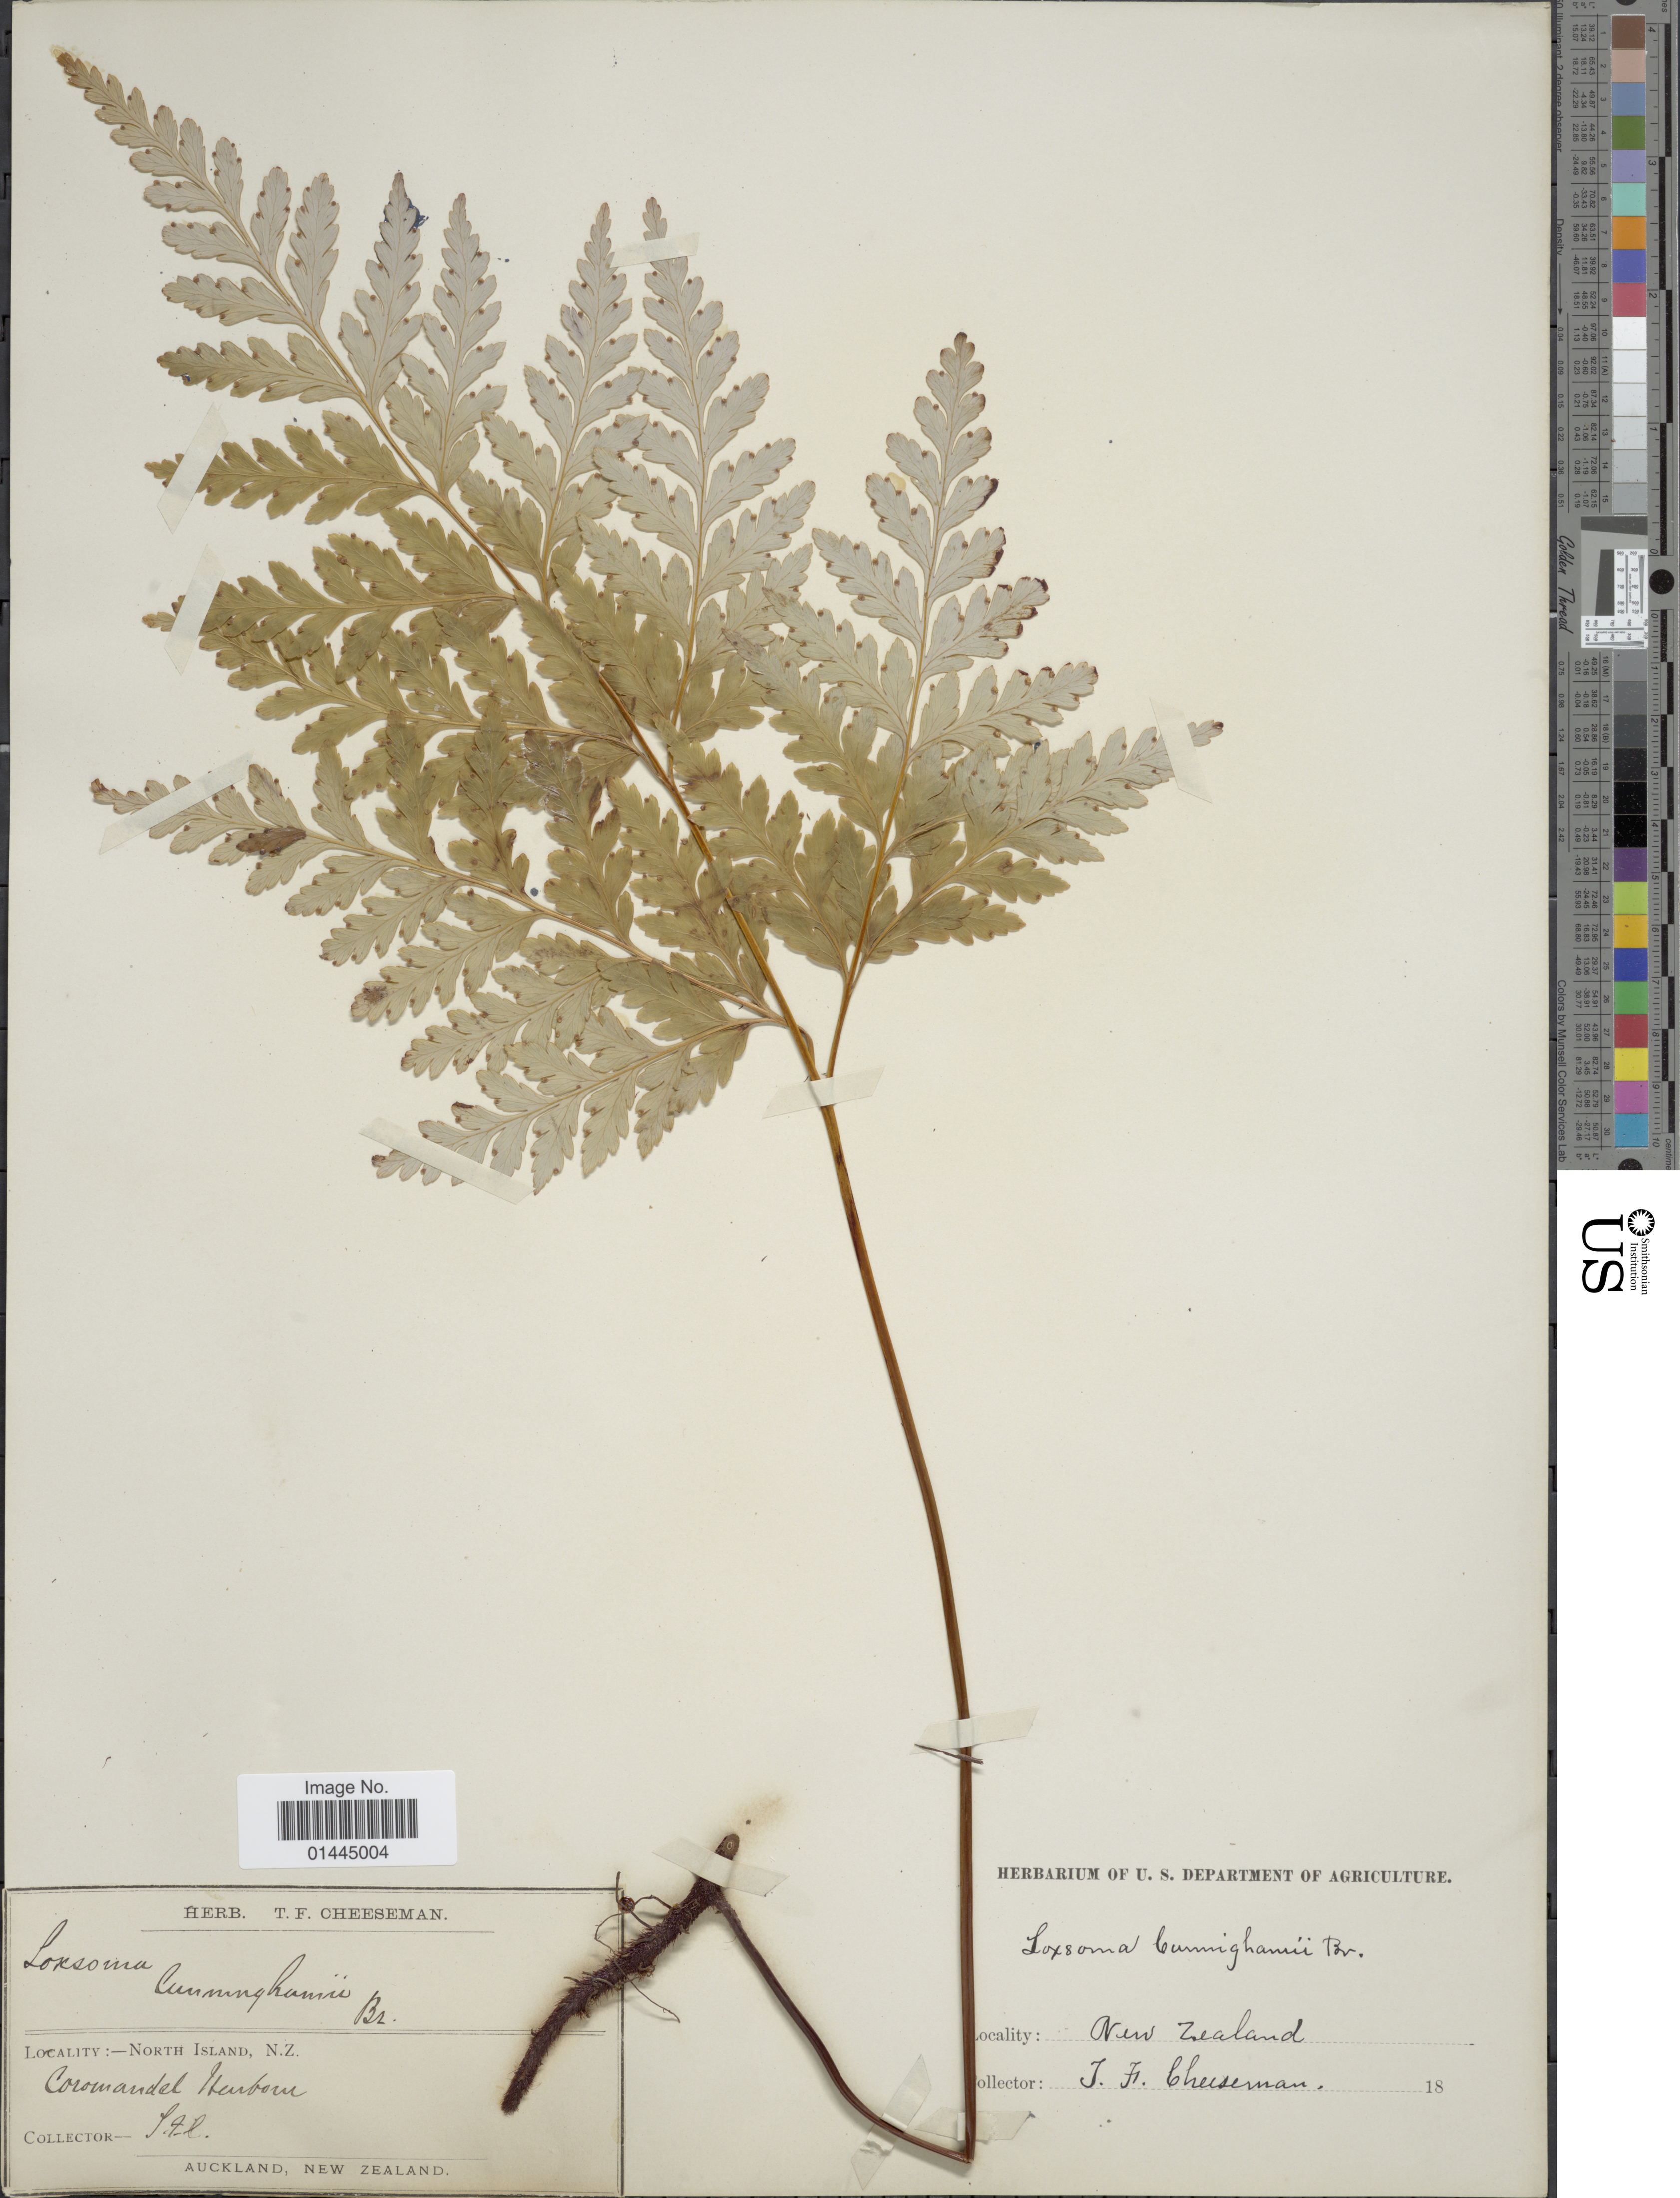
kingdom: Plantae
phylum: Tracheophyta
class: Polypodiopsida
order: Cyatheales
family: Loxsomataceae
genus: Loxsoma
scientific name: Loxsoma cunninghamii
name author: R. Br.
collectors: T. F. Cheeseman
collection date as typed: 18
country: New Zealand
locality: North Island, Coromandel Harbour.